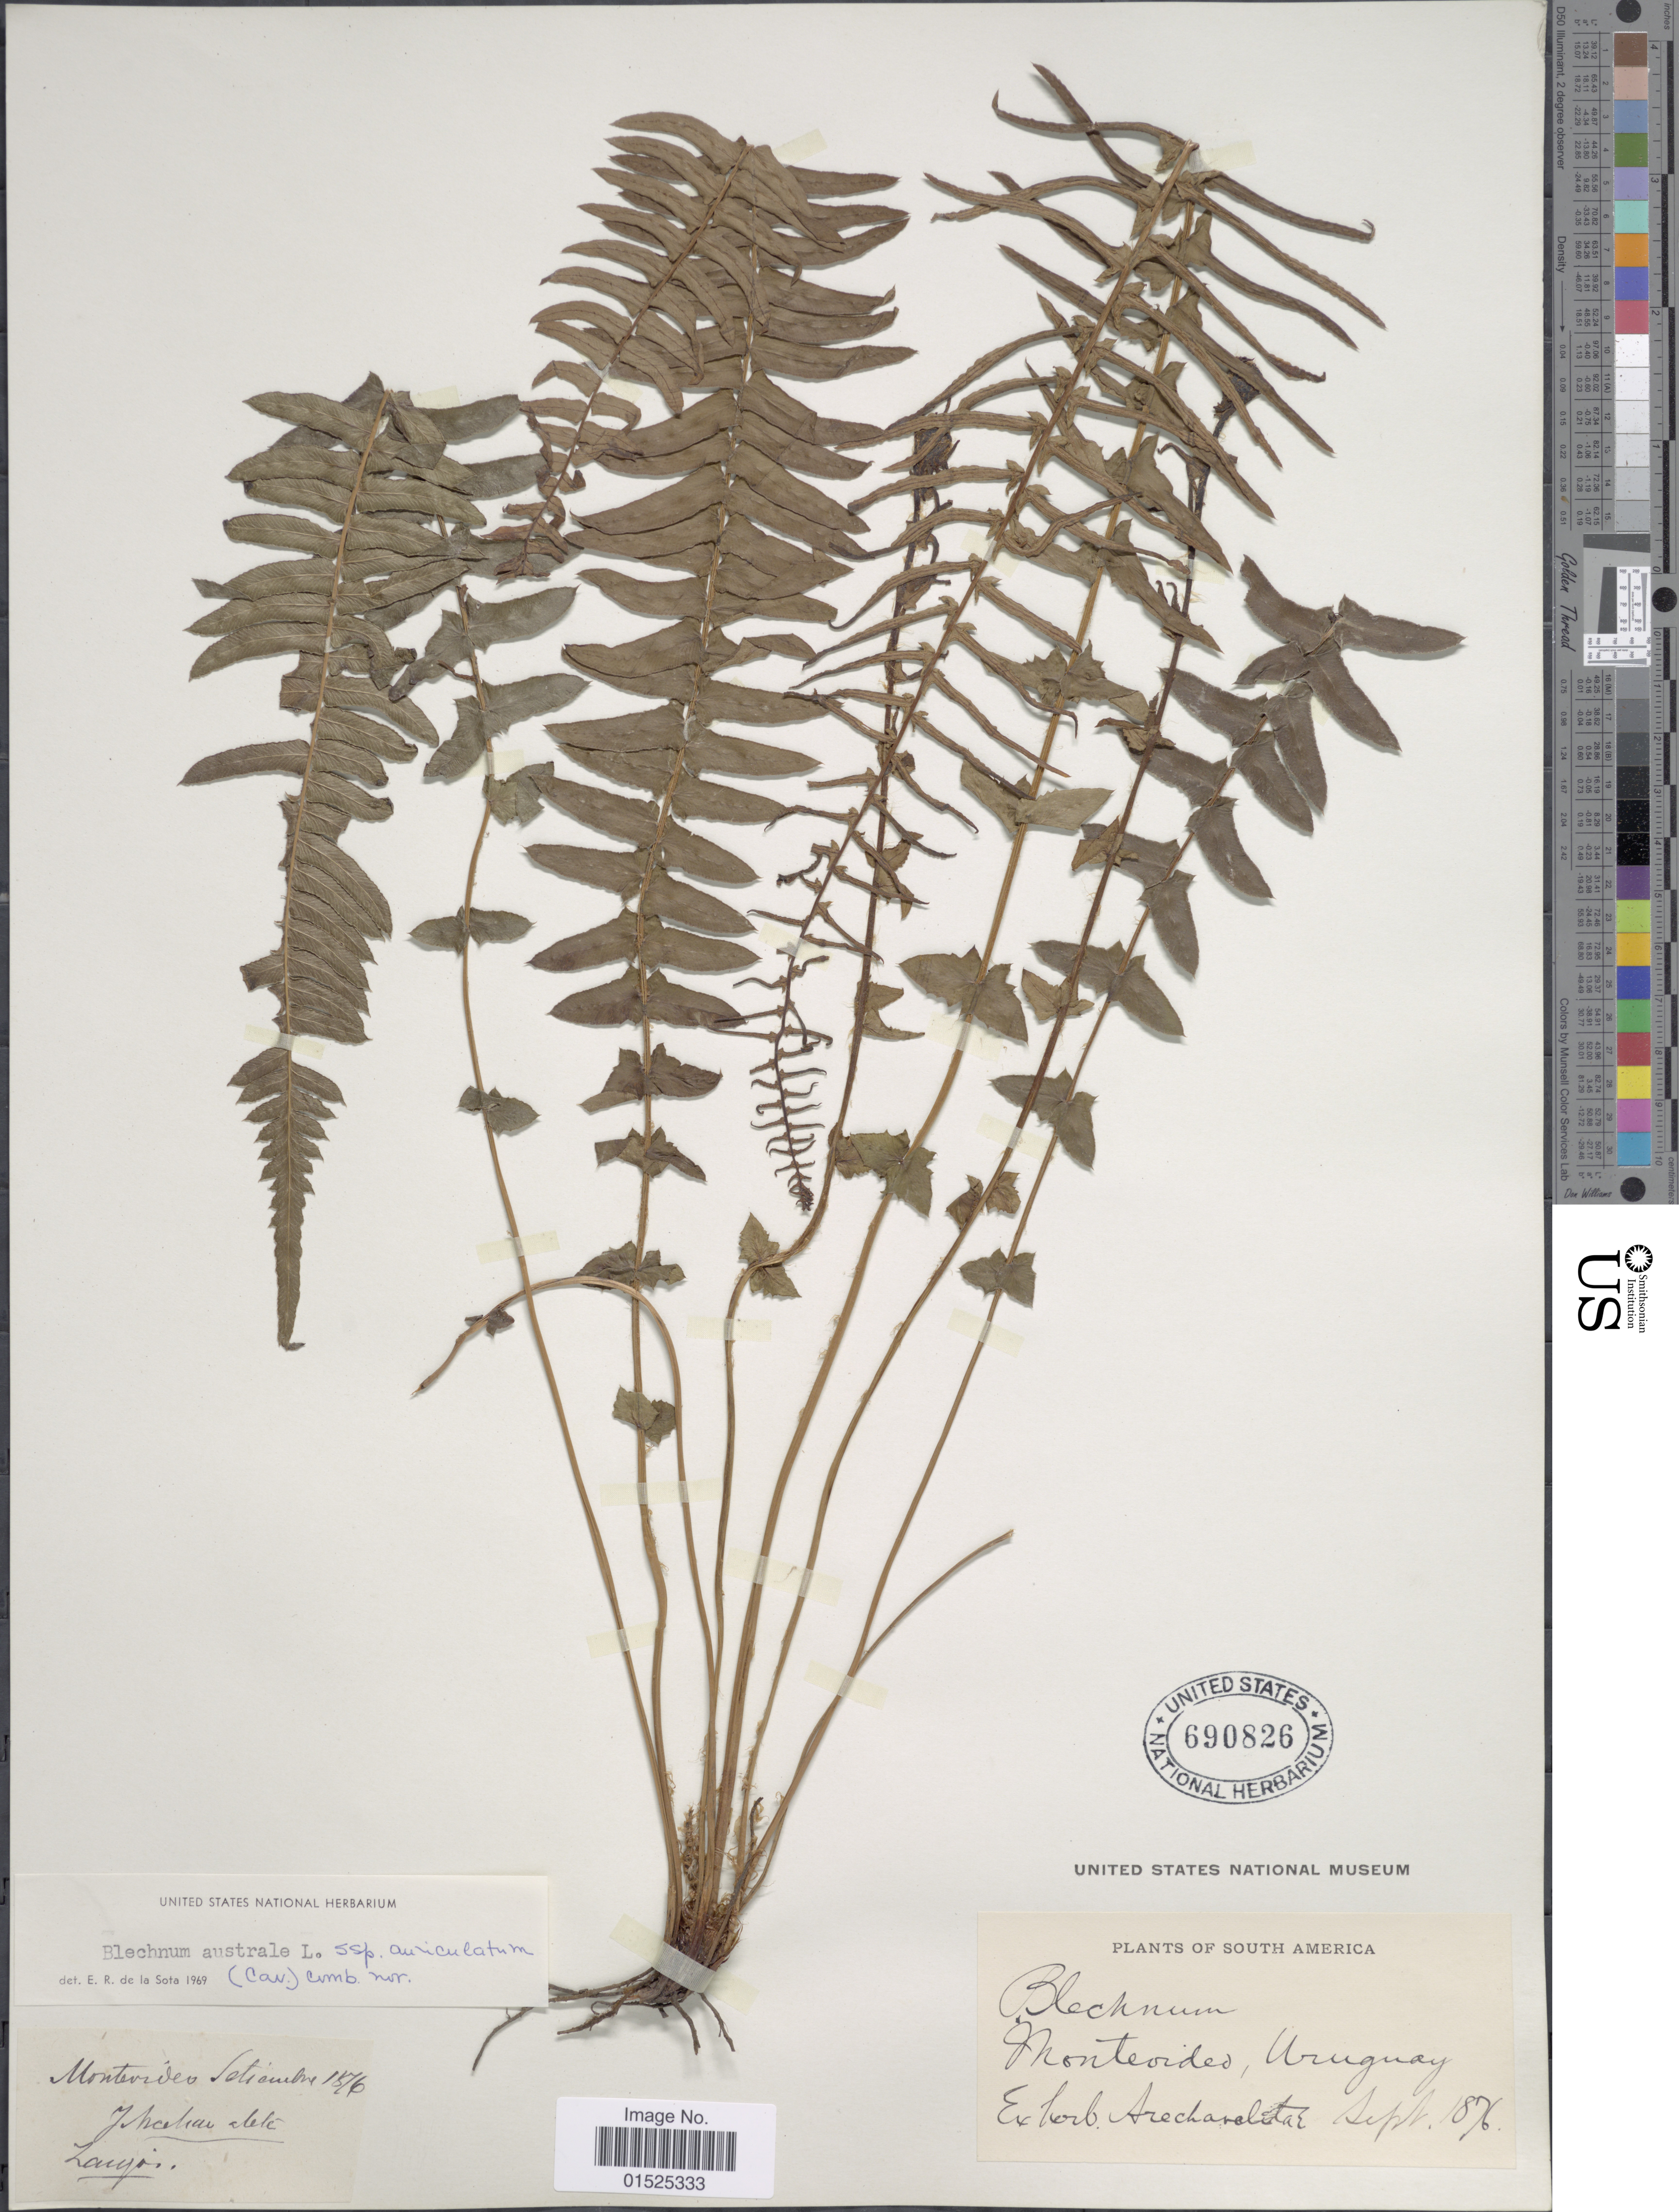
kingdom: Plantae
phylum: Tracheophyta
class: Polypodiopsida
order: Polypodiales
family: Blechnaceae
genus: Blechnum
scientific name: Blechnum australe subsp. auriculatum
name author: (Cav.) de la Sota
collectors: ex herb. Arechavaleta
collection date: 1876-09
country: Uruguay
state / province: Montevideo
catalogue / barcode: US 690826